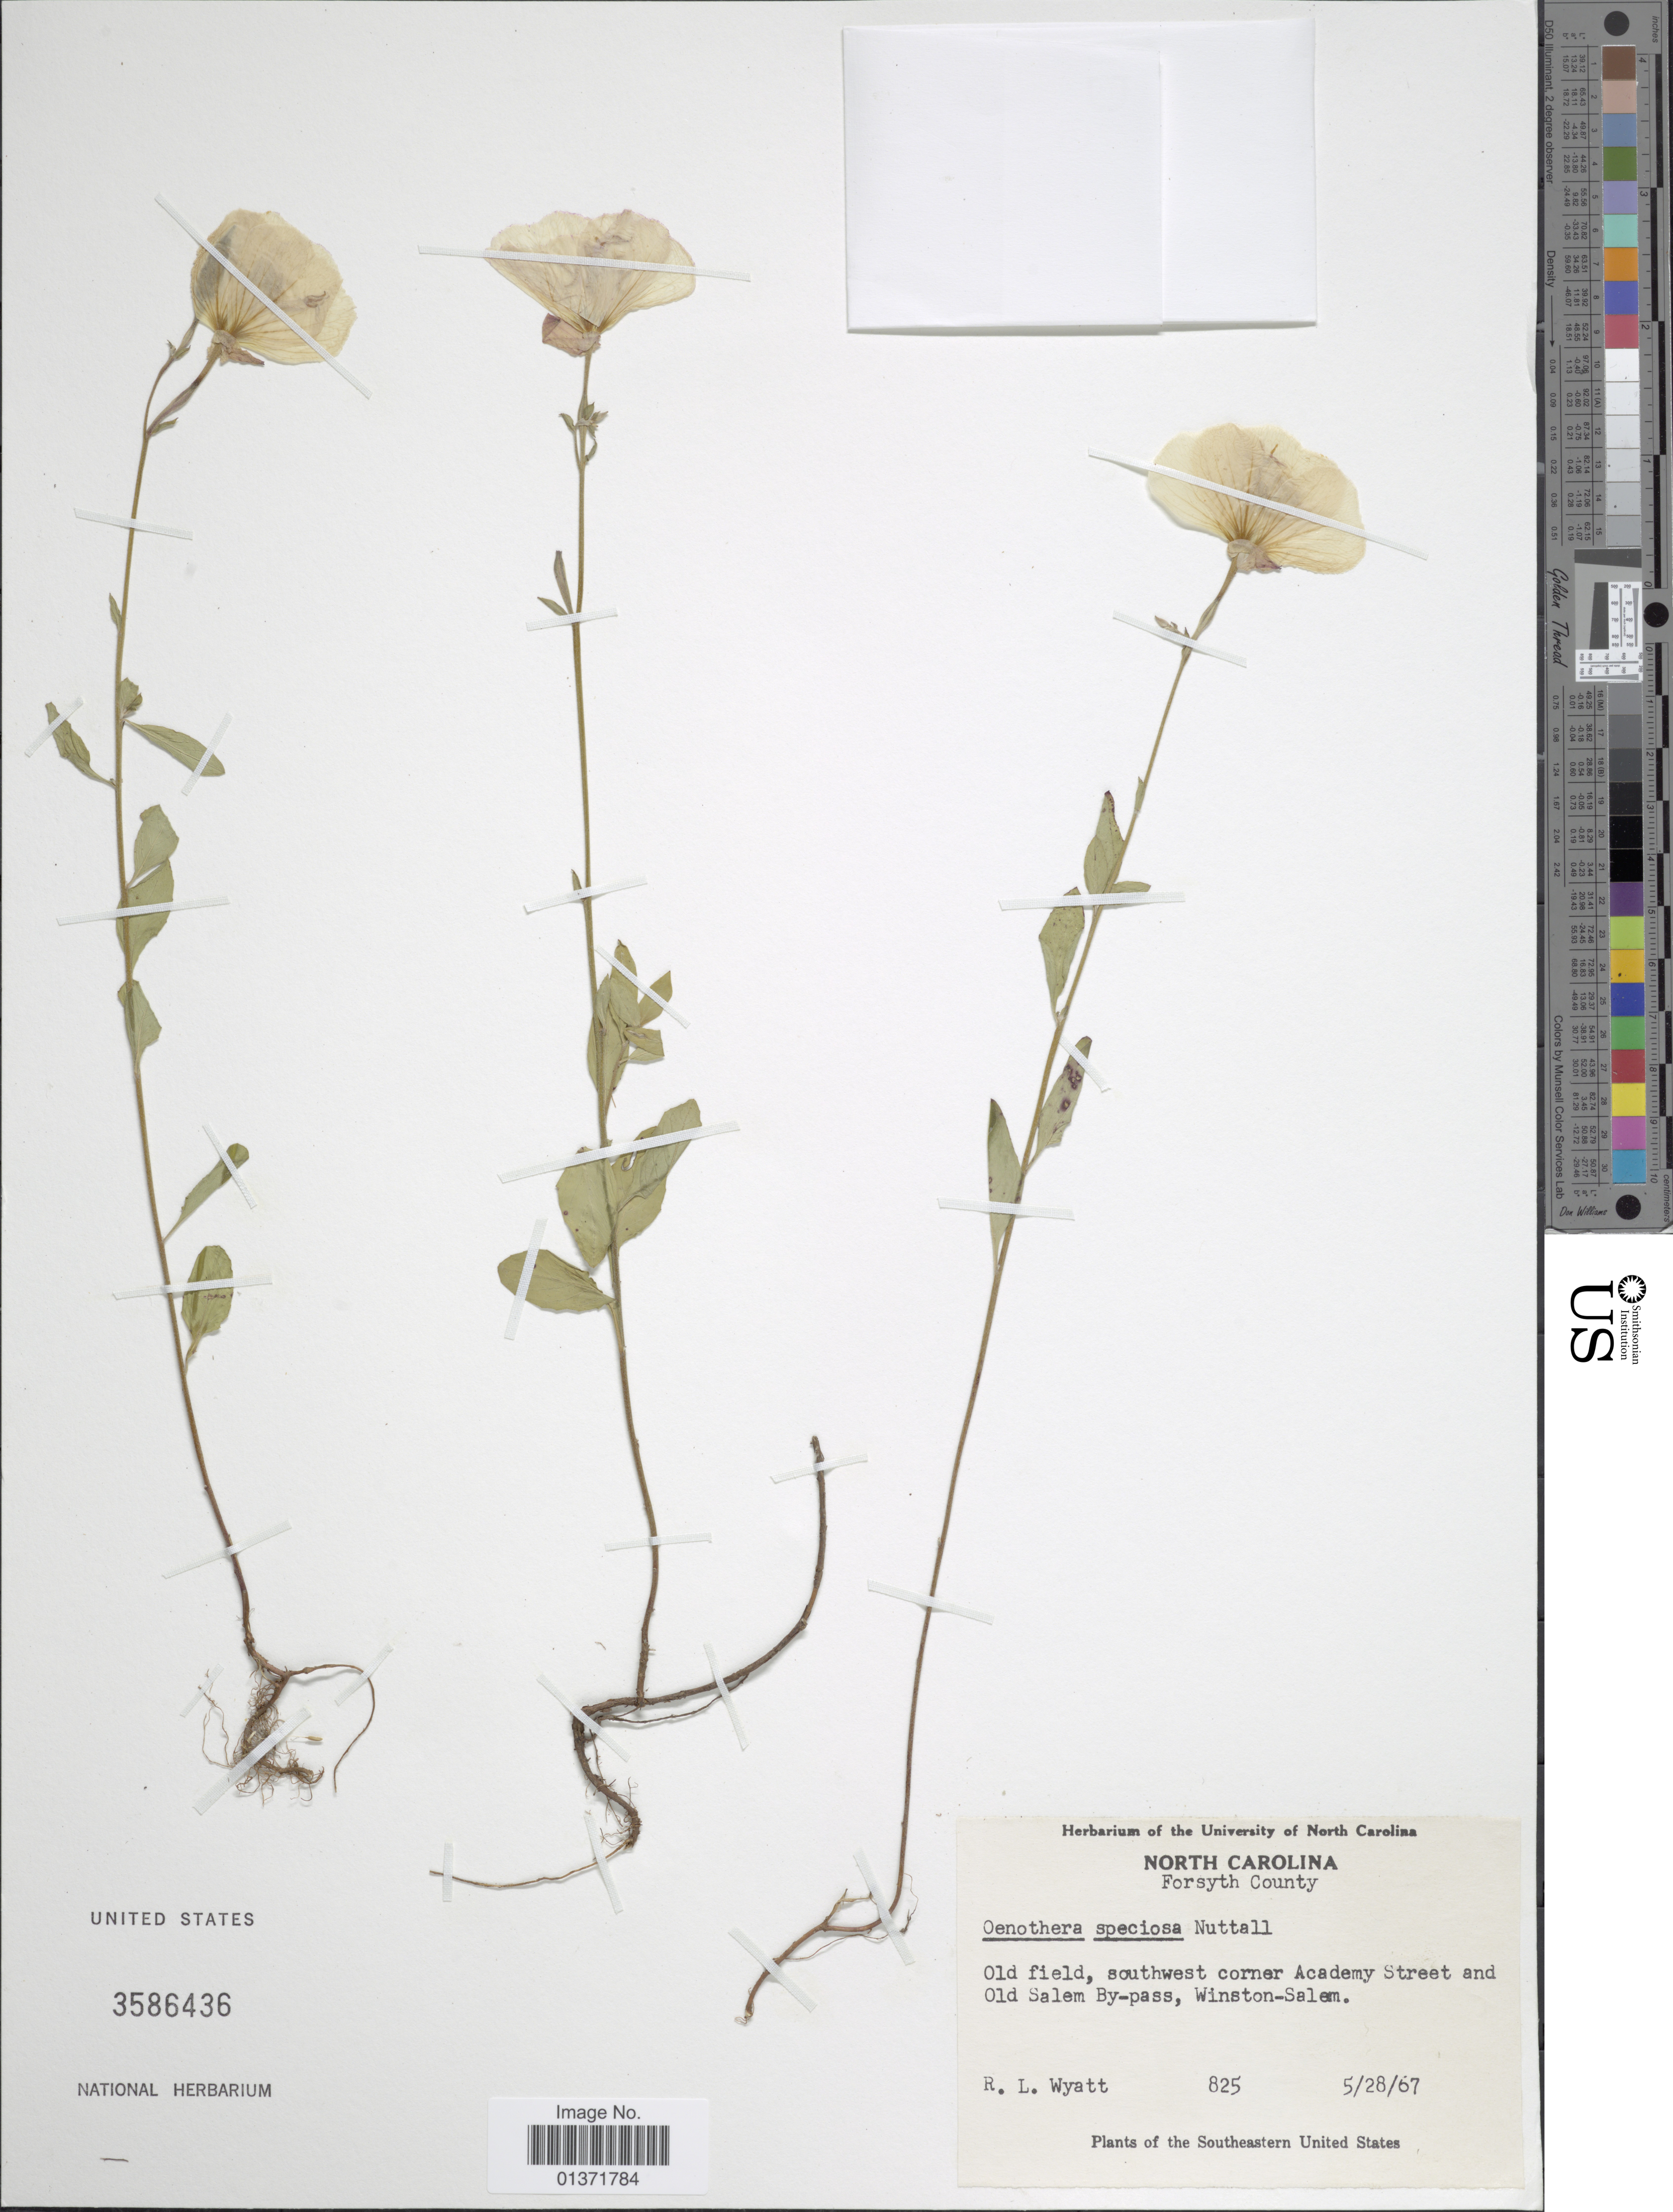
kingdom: Plantae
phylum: Tracheophyta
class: Magnoliopsida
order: Myrtales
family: Onagraceae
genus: Oenothera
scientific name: Oenothera speciosa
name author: Nutt.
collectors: R. Wyatt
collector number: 825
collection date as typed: Transcribed d/m/y: 28/5/67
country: United States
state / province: South Carolina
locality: Forsyth County, old field, southwest corner Academy Street and Old Salem By-Pass, Winston-Salem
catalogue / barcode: US 3586436